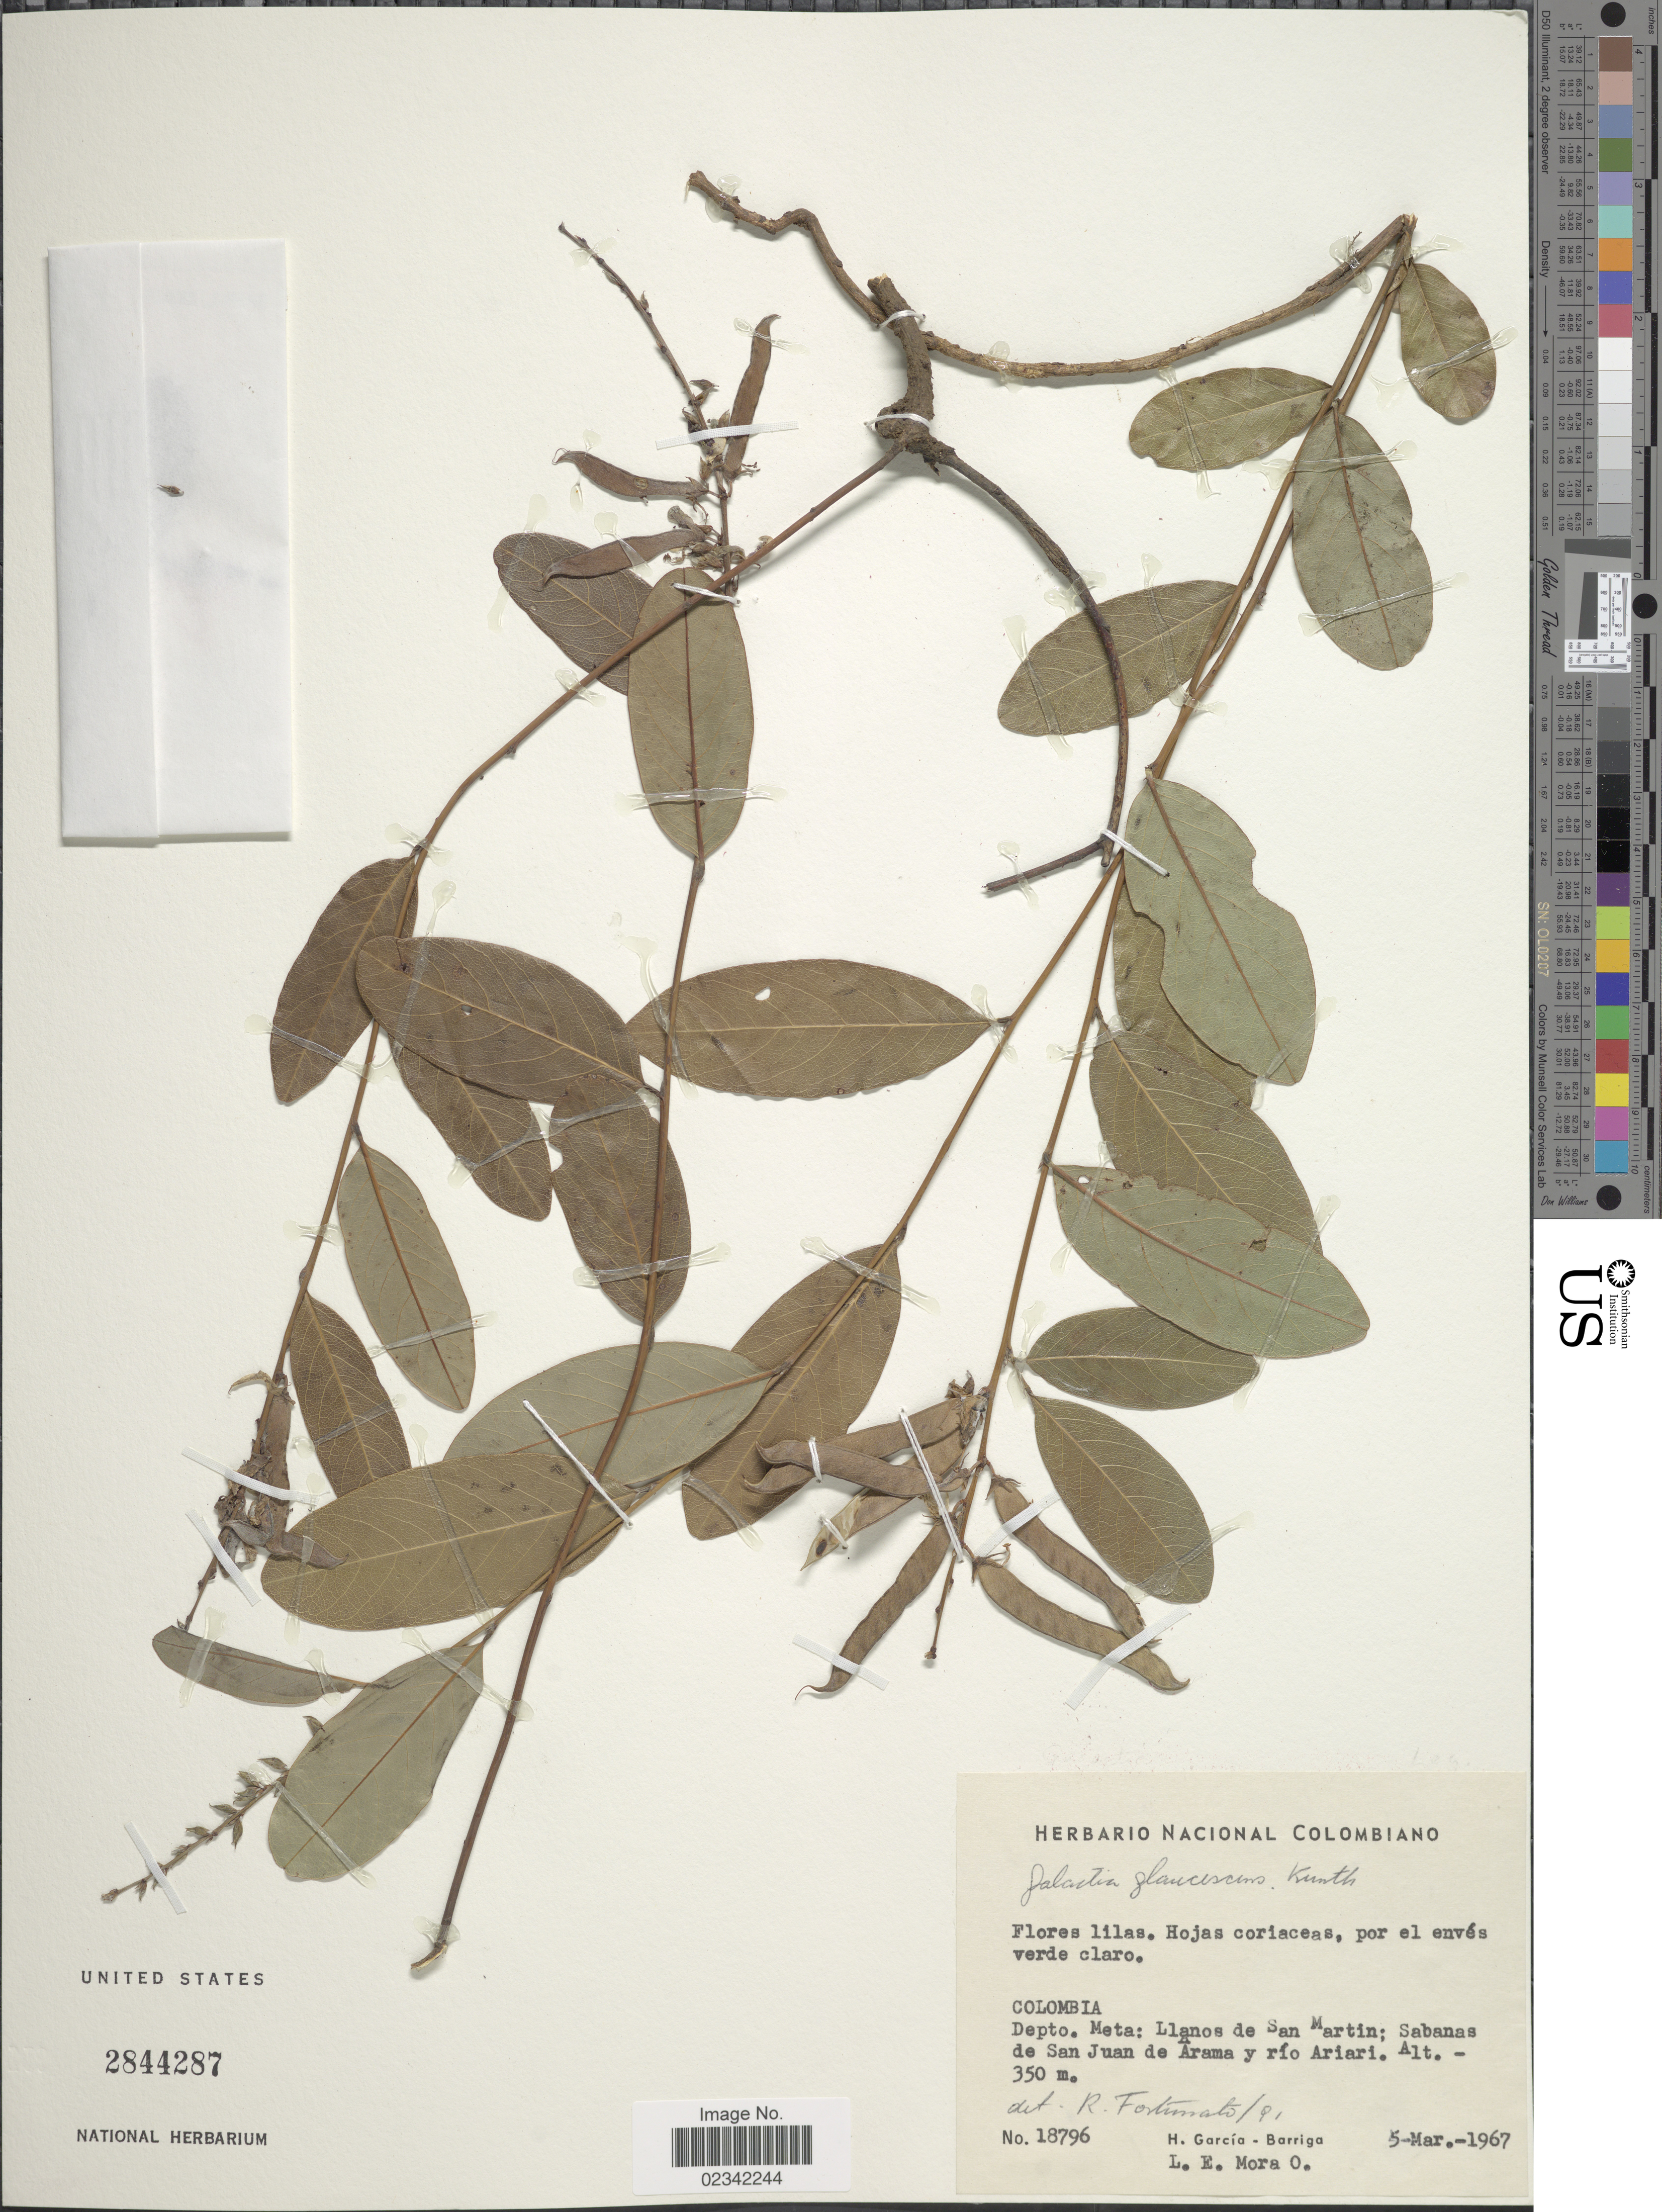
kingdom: Plantae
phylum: Tracheophyta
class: Magnoliopsida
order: Fabales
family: Fabaceae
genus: Galactia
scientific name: Galactia glaucescens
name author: Kunth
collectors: H. García Barriga & L. E. Mora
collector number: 18796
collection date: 1967-03-05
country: Colombia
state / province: Meta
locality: Depto. Meta: Llanos de San Martin: Sabanas de San Juan de Arama y rio Ariari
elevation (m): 350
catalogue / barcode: US 2844287